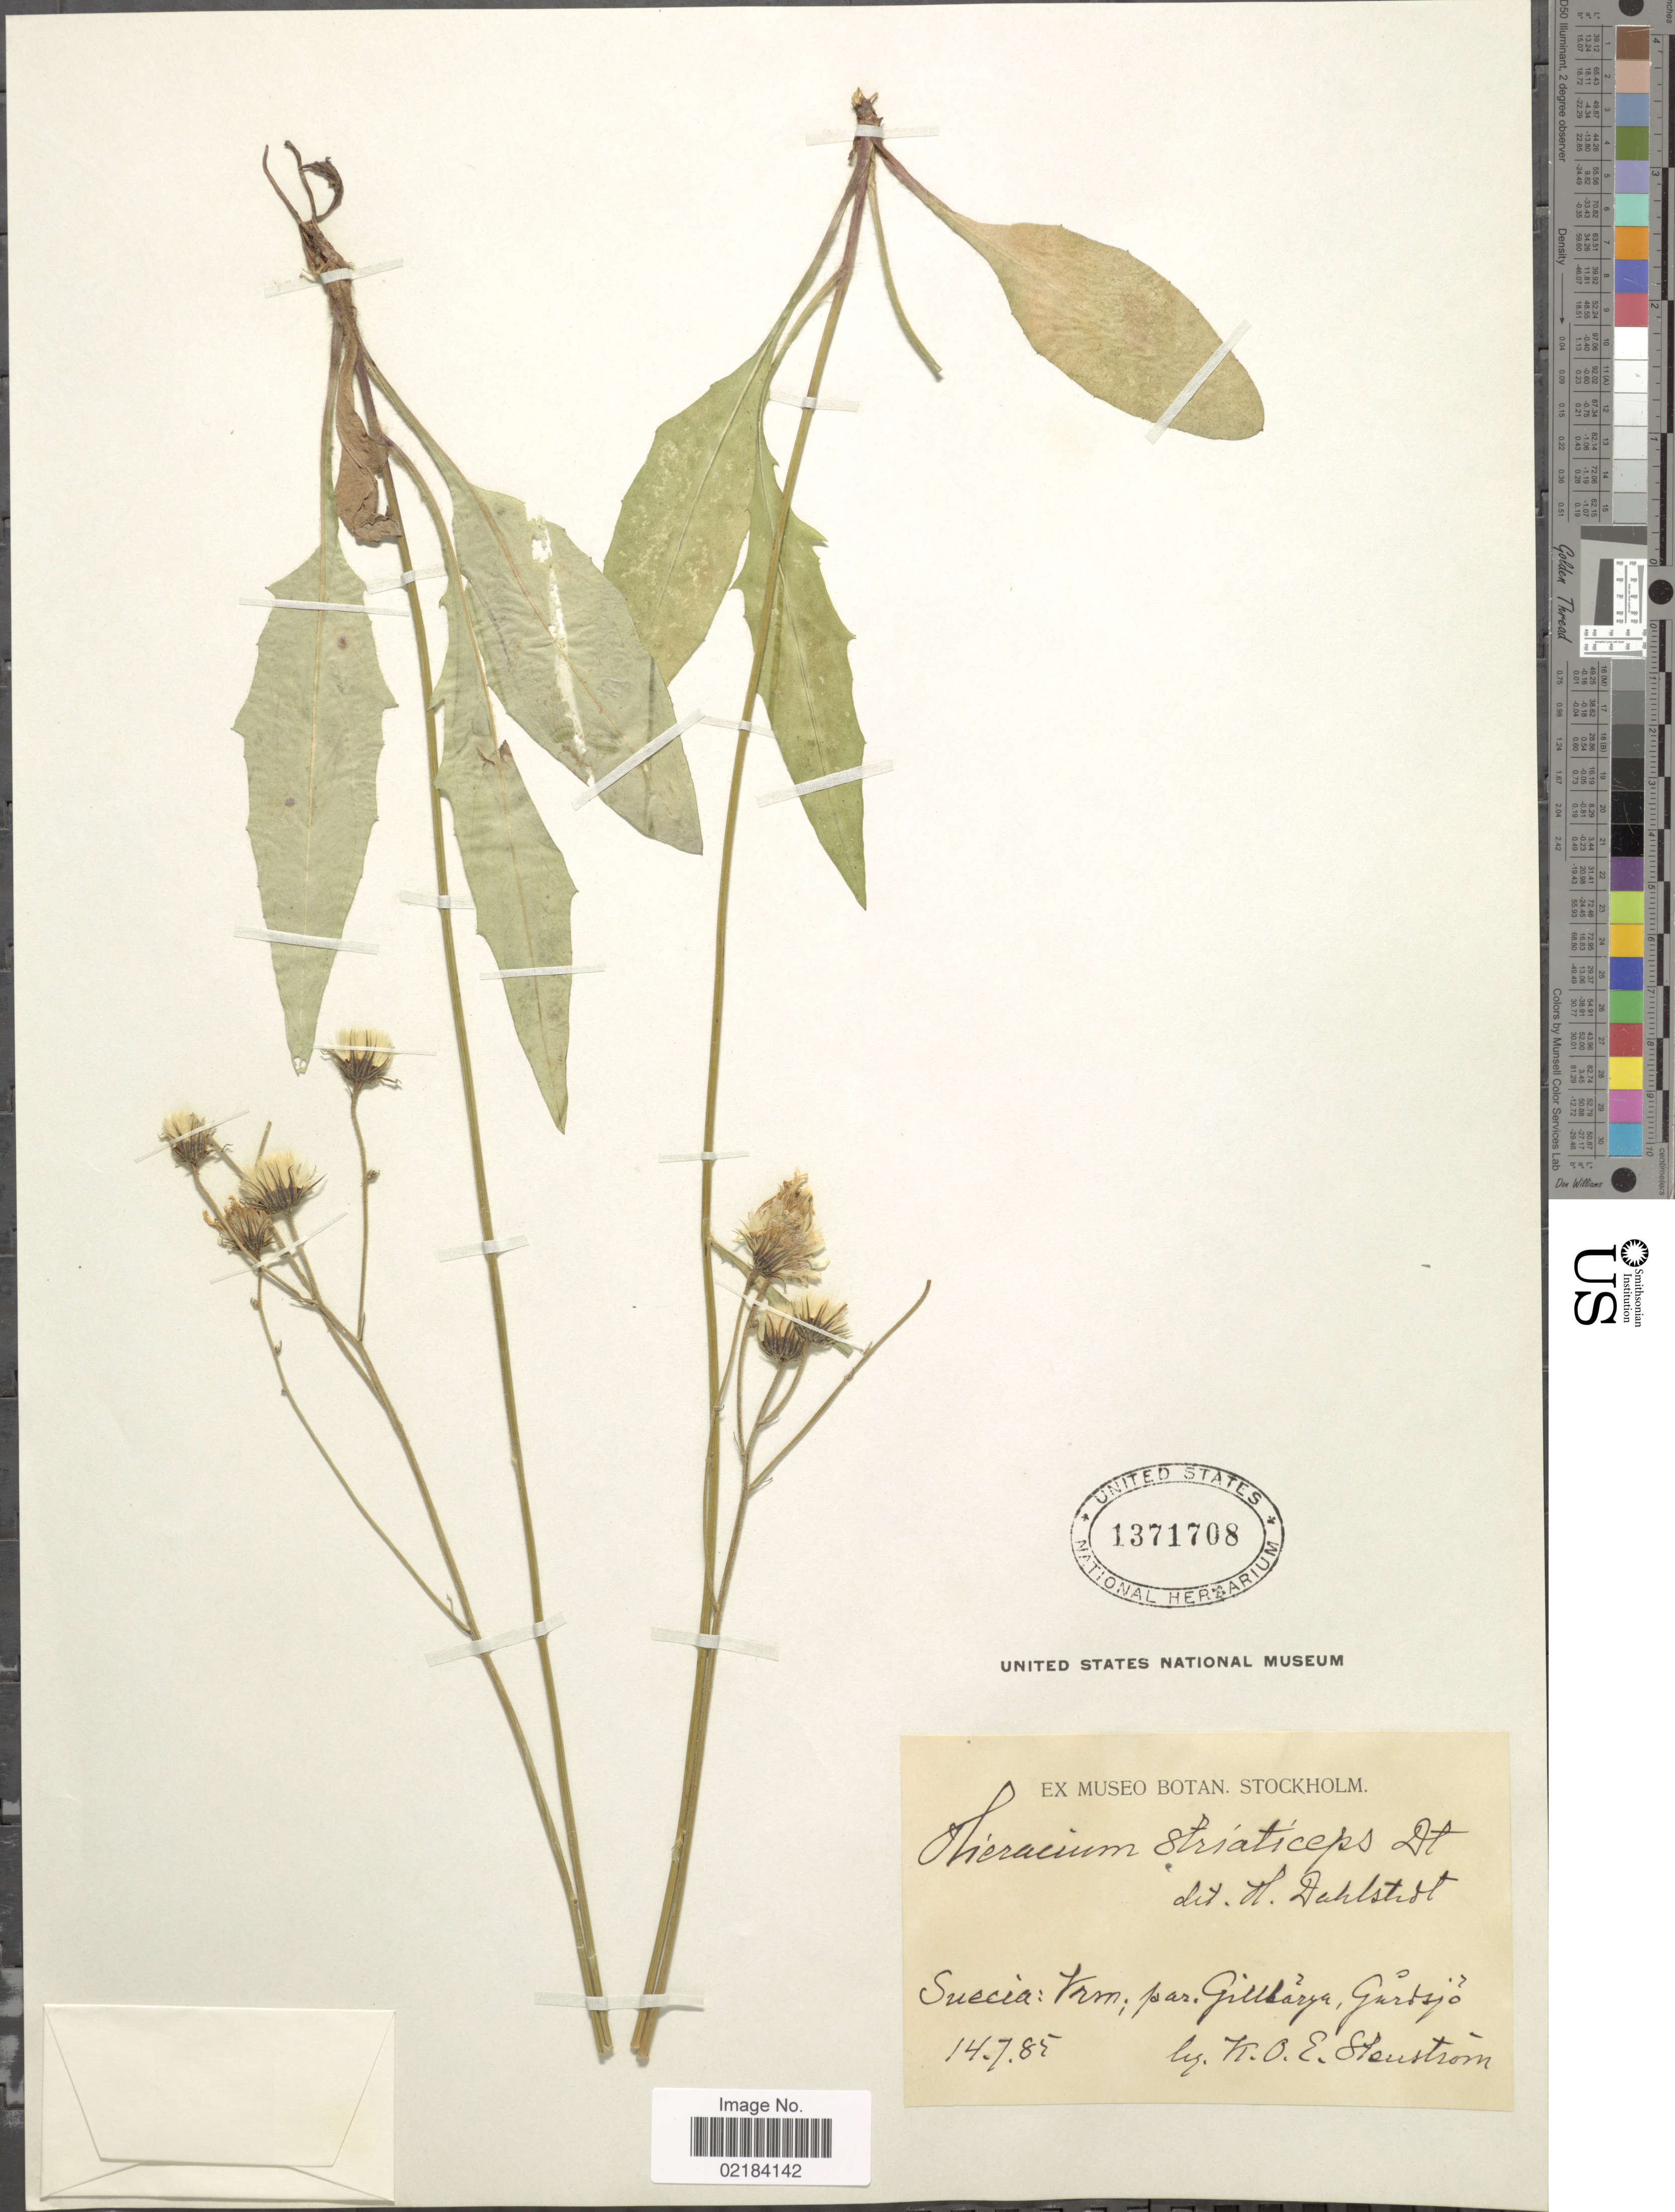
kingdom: Plantae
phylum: Tracheophyta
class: Magnoliopsida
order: Asterales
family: Asteraceae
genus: Hieracium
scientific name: Hieracium striaticeps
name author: Dahlst.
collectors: K. O. E. Stenström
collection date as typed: Transcribed d/m/y: 14/7/85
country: Sweden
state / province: Varmland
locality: par. Gillberga, Gårdsjö.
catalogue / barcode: US 1371708